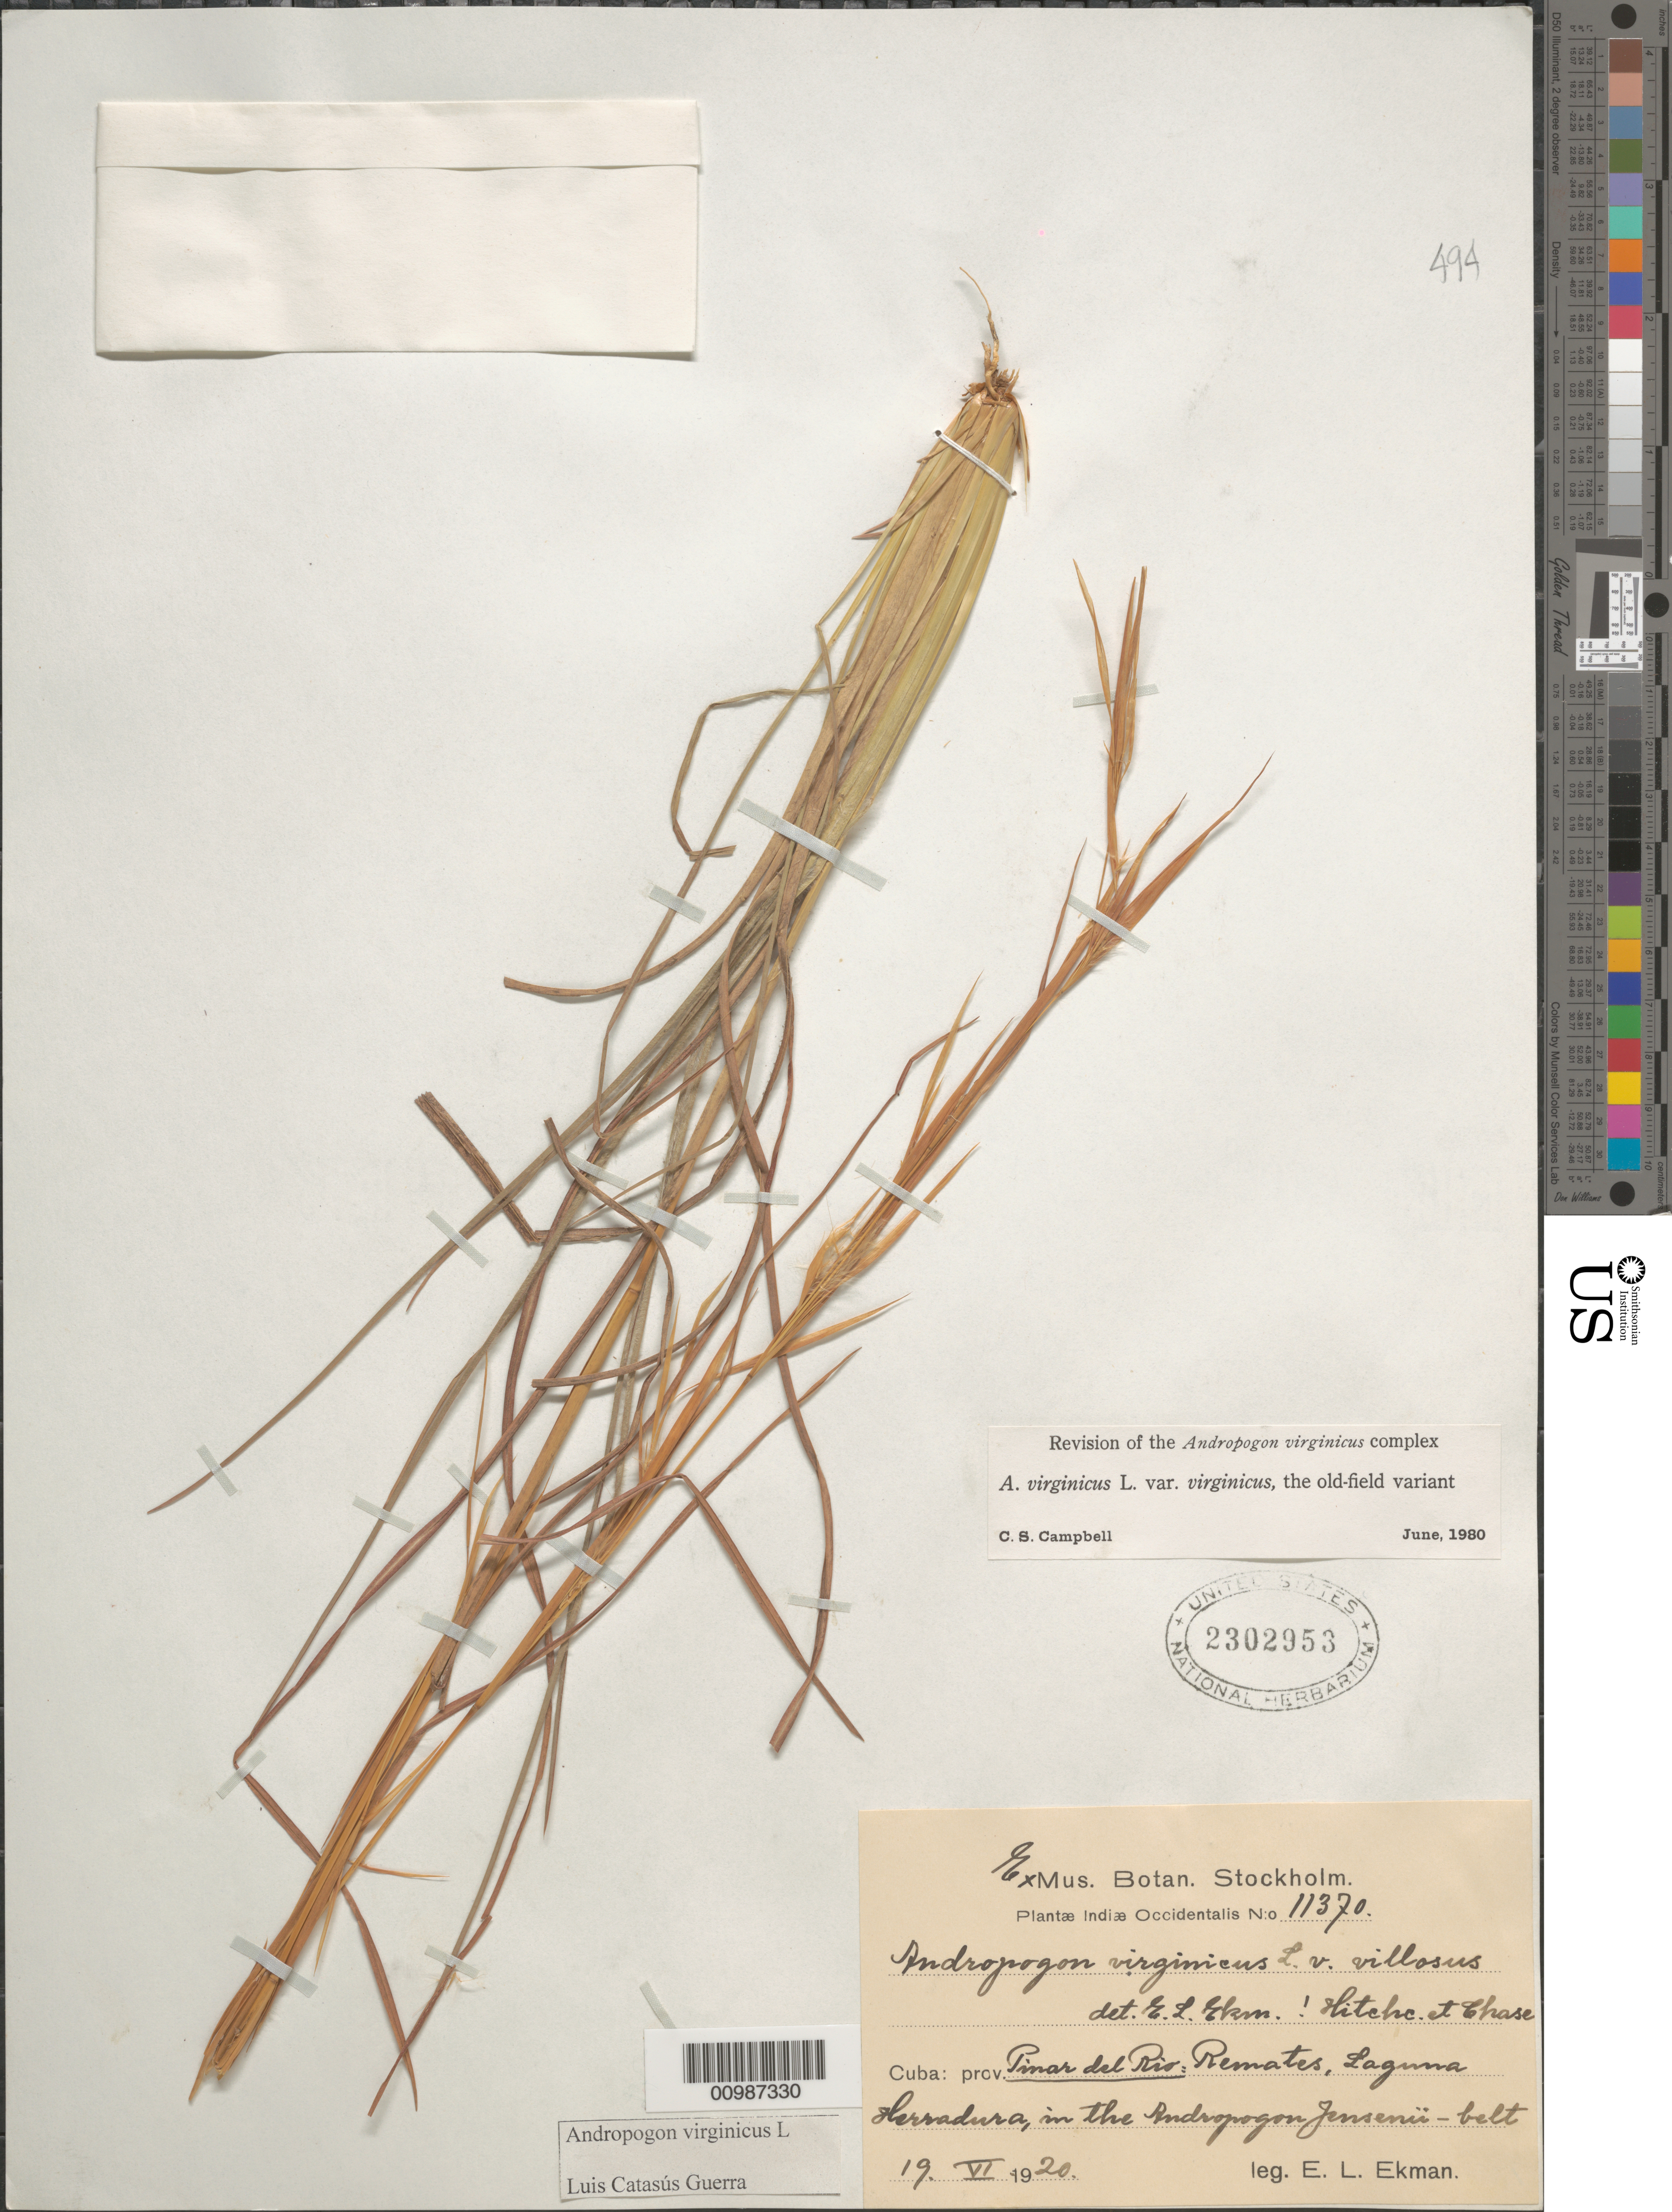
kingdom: Plantae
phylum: Tracheophyta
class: Liliopsida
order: Poales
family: Poaceae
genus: Andropogon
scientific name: Andropogon virginicus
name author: L.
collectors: E. L. Ekman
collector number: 11370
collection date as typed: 19 Jun 1920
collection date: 1920-06-19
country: Cuba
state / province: Pinar del Rio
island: Cuba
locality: Remates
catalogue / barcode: US 2302953